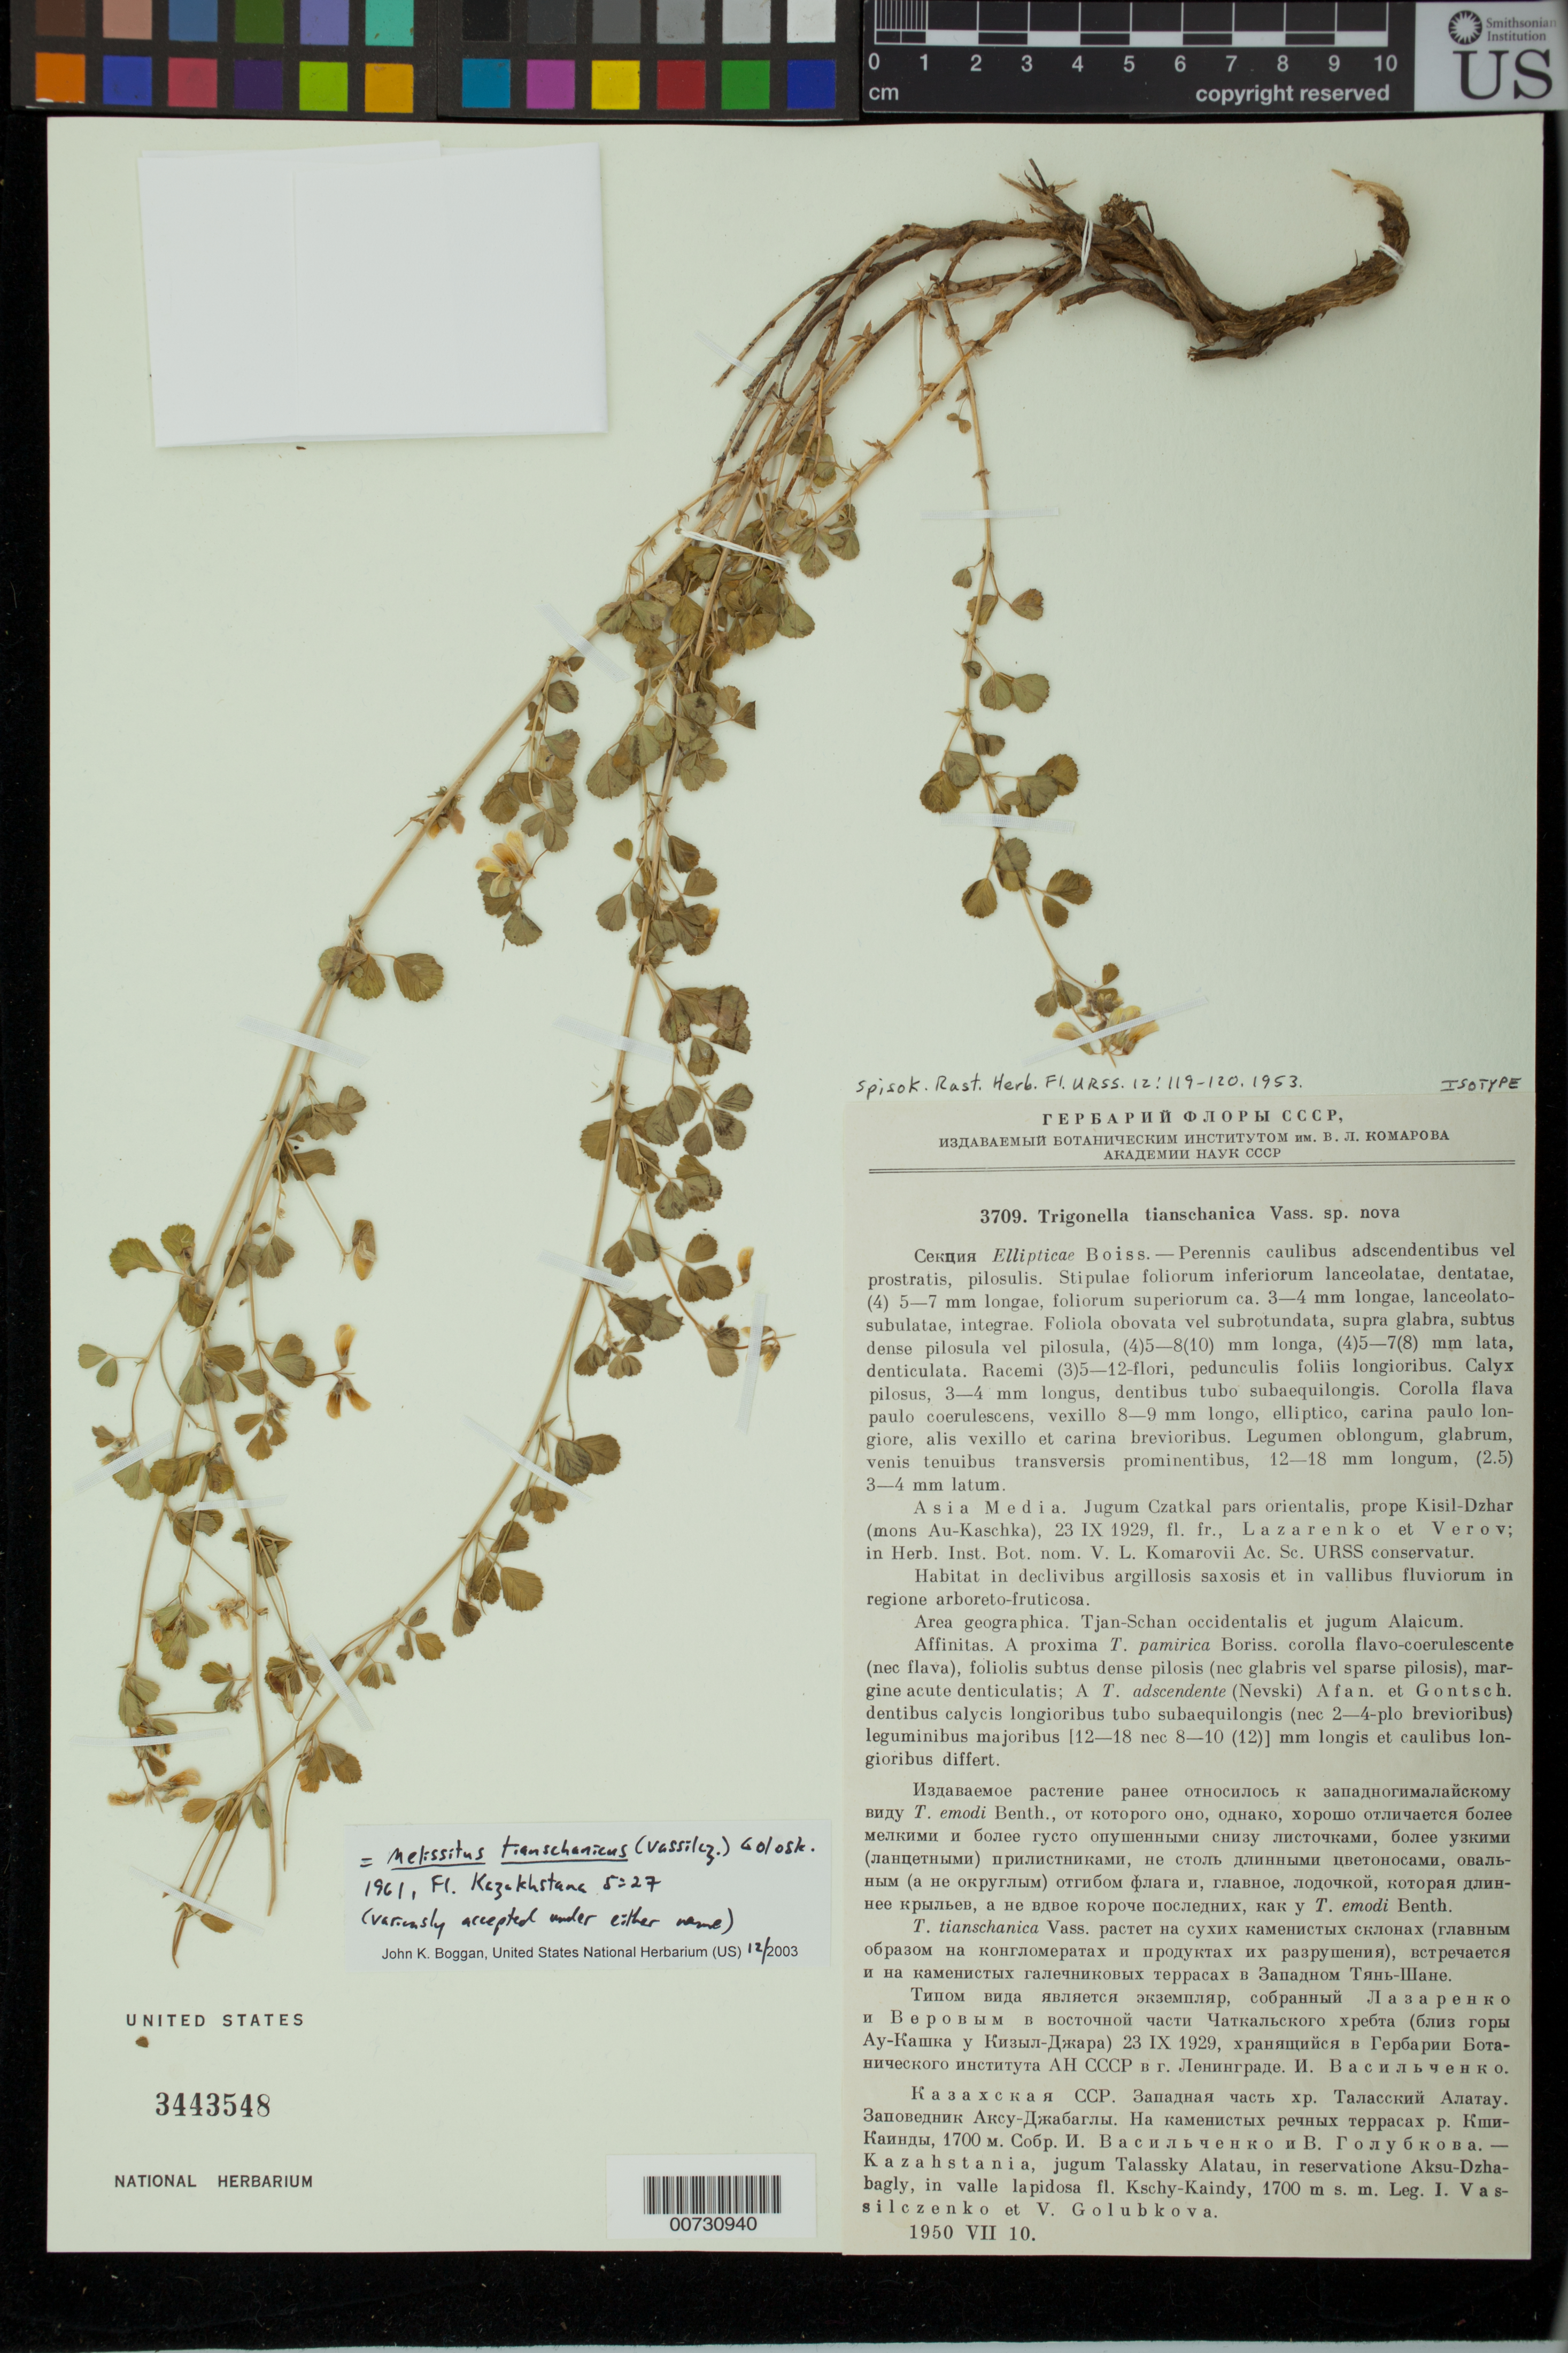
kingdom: Plantae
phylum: Tracheophyta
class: Magnoliopsida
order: Fabales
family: Fabaceae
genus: Trigonella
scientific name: Trigonella tianschanica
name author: Vassilcz.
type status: Type Collection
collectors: I. T. Vassilczenko & V. F. Golubkova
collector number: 3709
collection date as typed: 10 Jul 1950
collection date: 1950-07-10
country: Kazakhstan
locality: Jugum Talassky Alatau, in reservatione Aksu-Dzhabagly, in valle lapidosa fl. Kschy-Kaindy.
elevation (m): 1700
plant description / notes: Protologue cites 2 different specimen (Vassilczenko & Golubkova 3709 & Lazarenko & Verov s.n.). Unclear from Russian text whether this specimen is isotype, isosyntype, or paratype.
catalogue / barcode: US 3443548